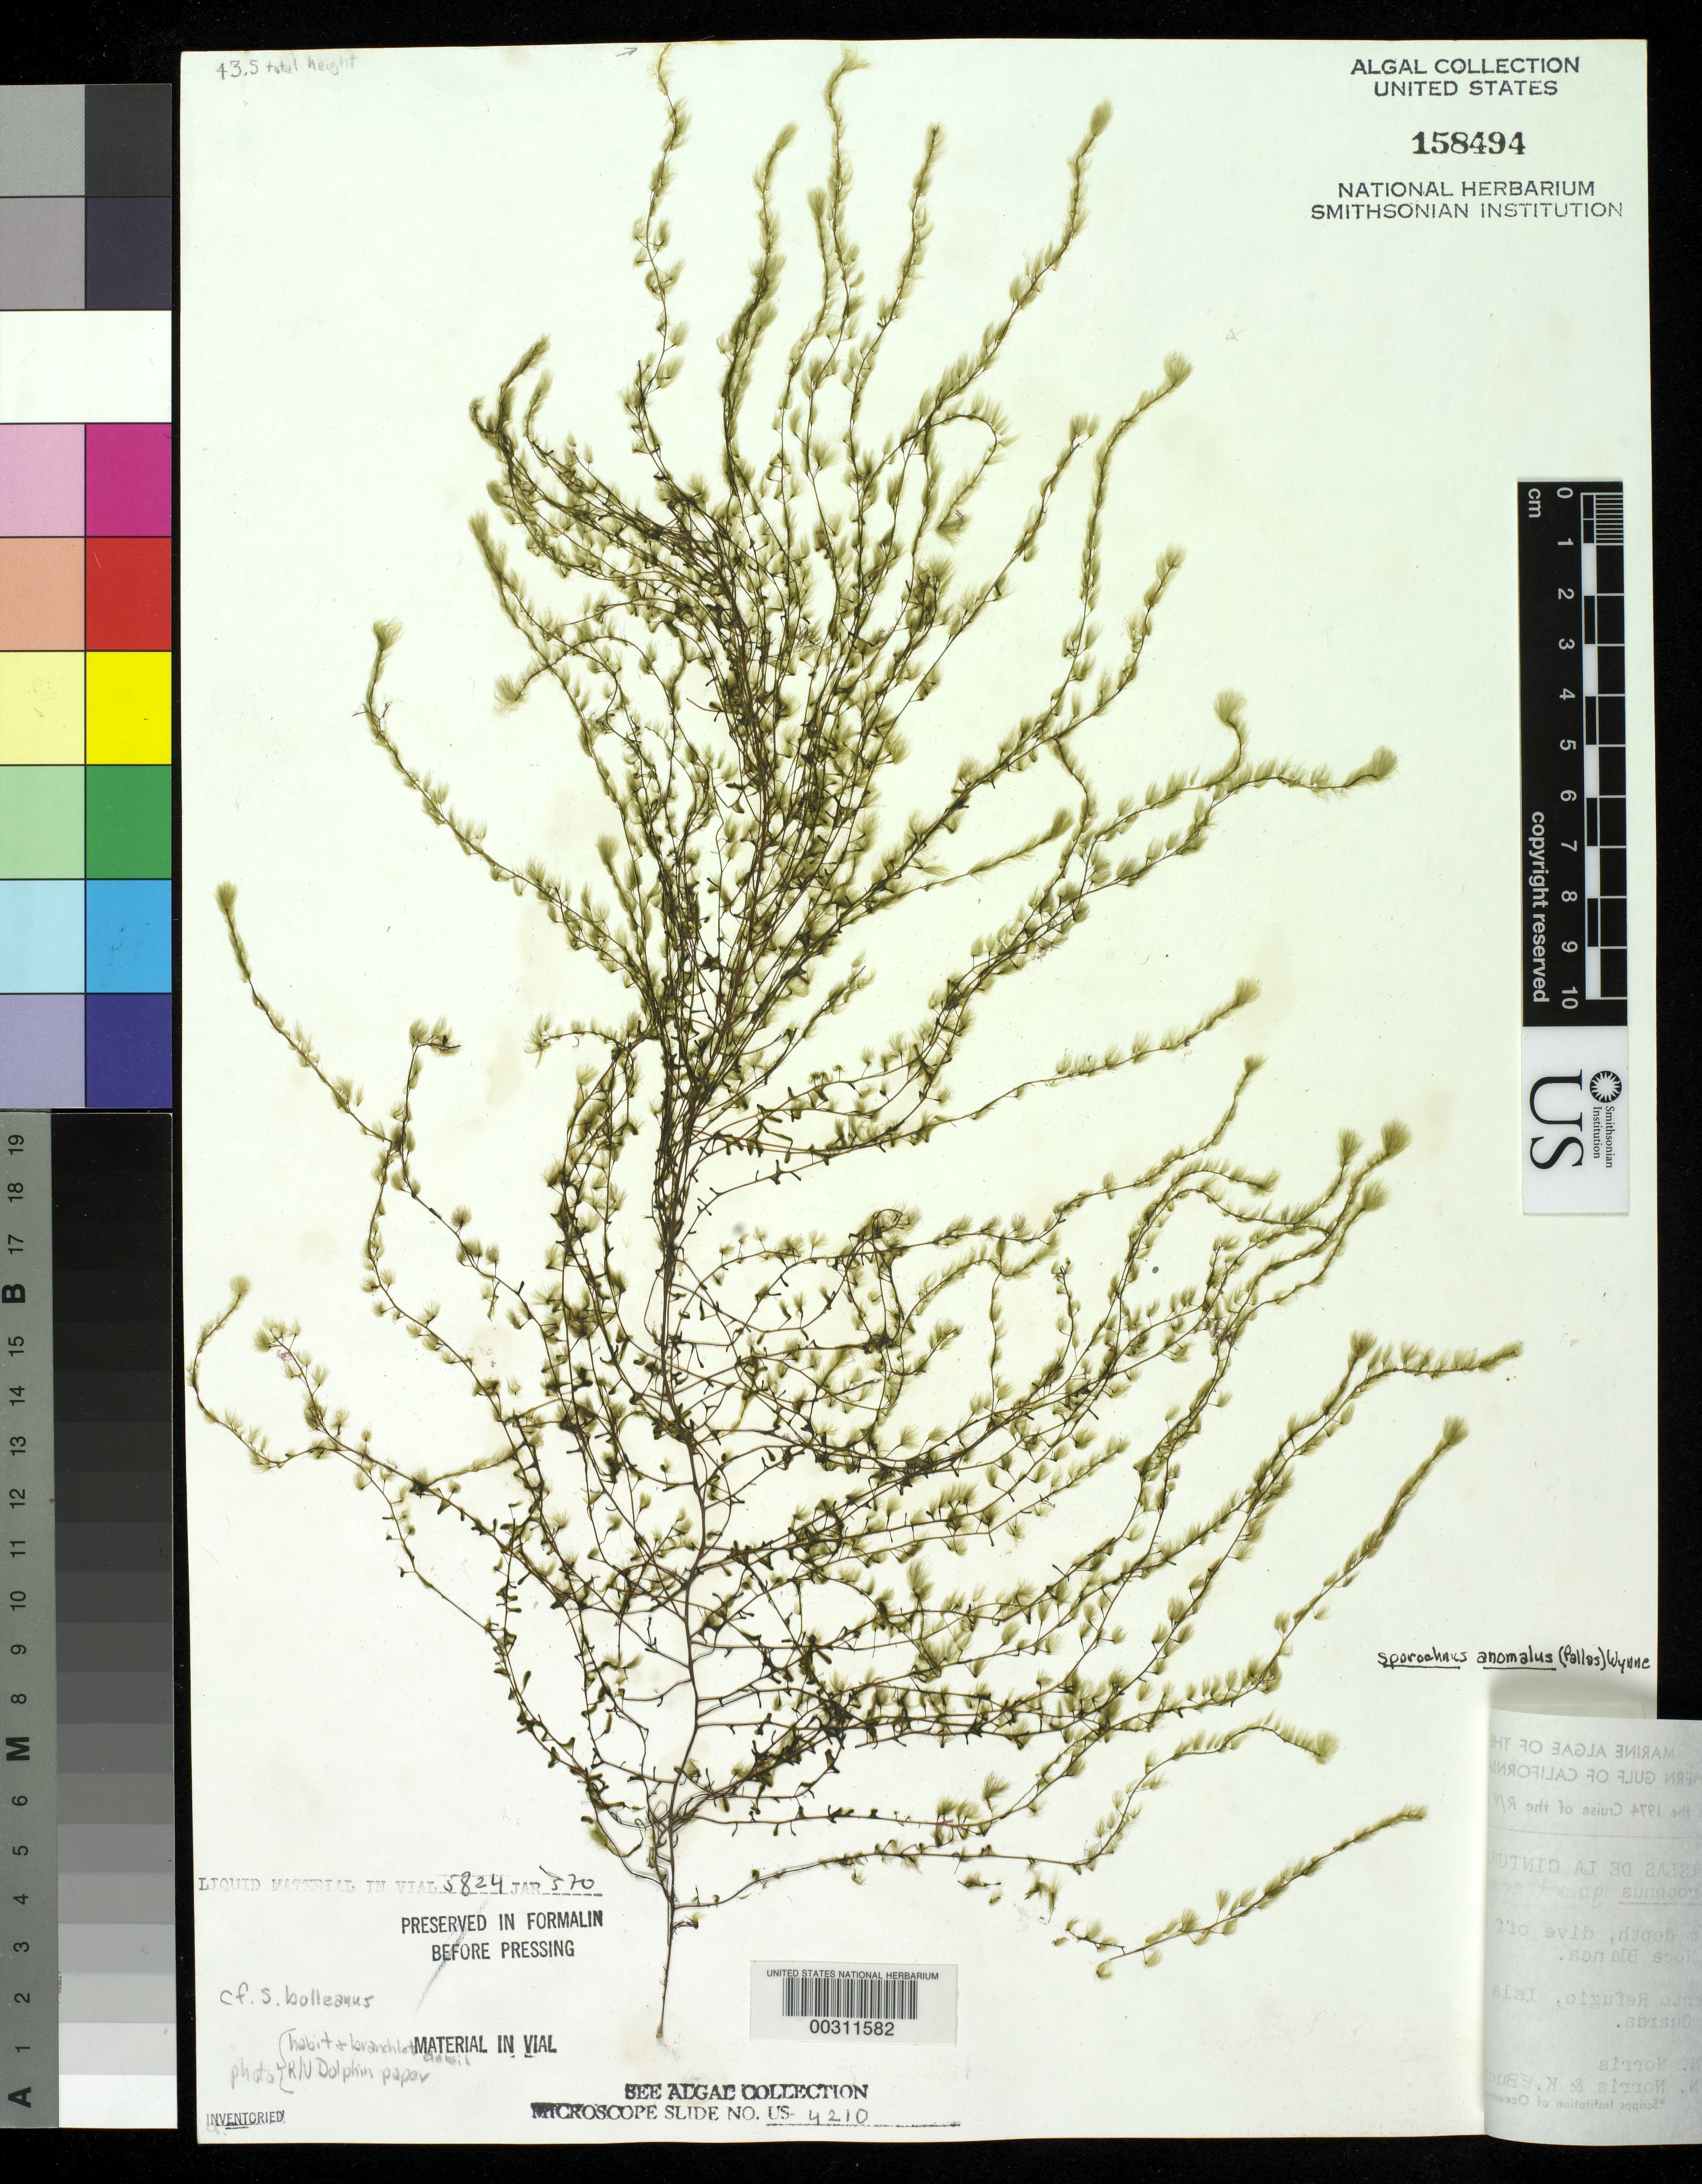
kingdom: Chromista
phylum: Ochrophyta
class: Phaeophyceae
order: Sporochnales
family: Sporochnaceae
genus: Sporochnus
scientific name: Sporochnus anomalus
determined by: Norris, James N.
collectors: J. N. Norris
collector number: JN-5264a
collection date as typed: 21 Apr 1974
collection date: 1974-04-21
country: Mexico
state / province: Baja California Norte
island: Isla Angel de la Guarda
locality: Roca Blanca (off west side), Puerto Refugio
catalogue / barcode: US 158494